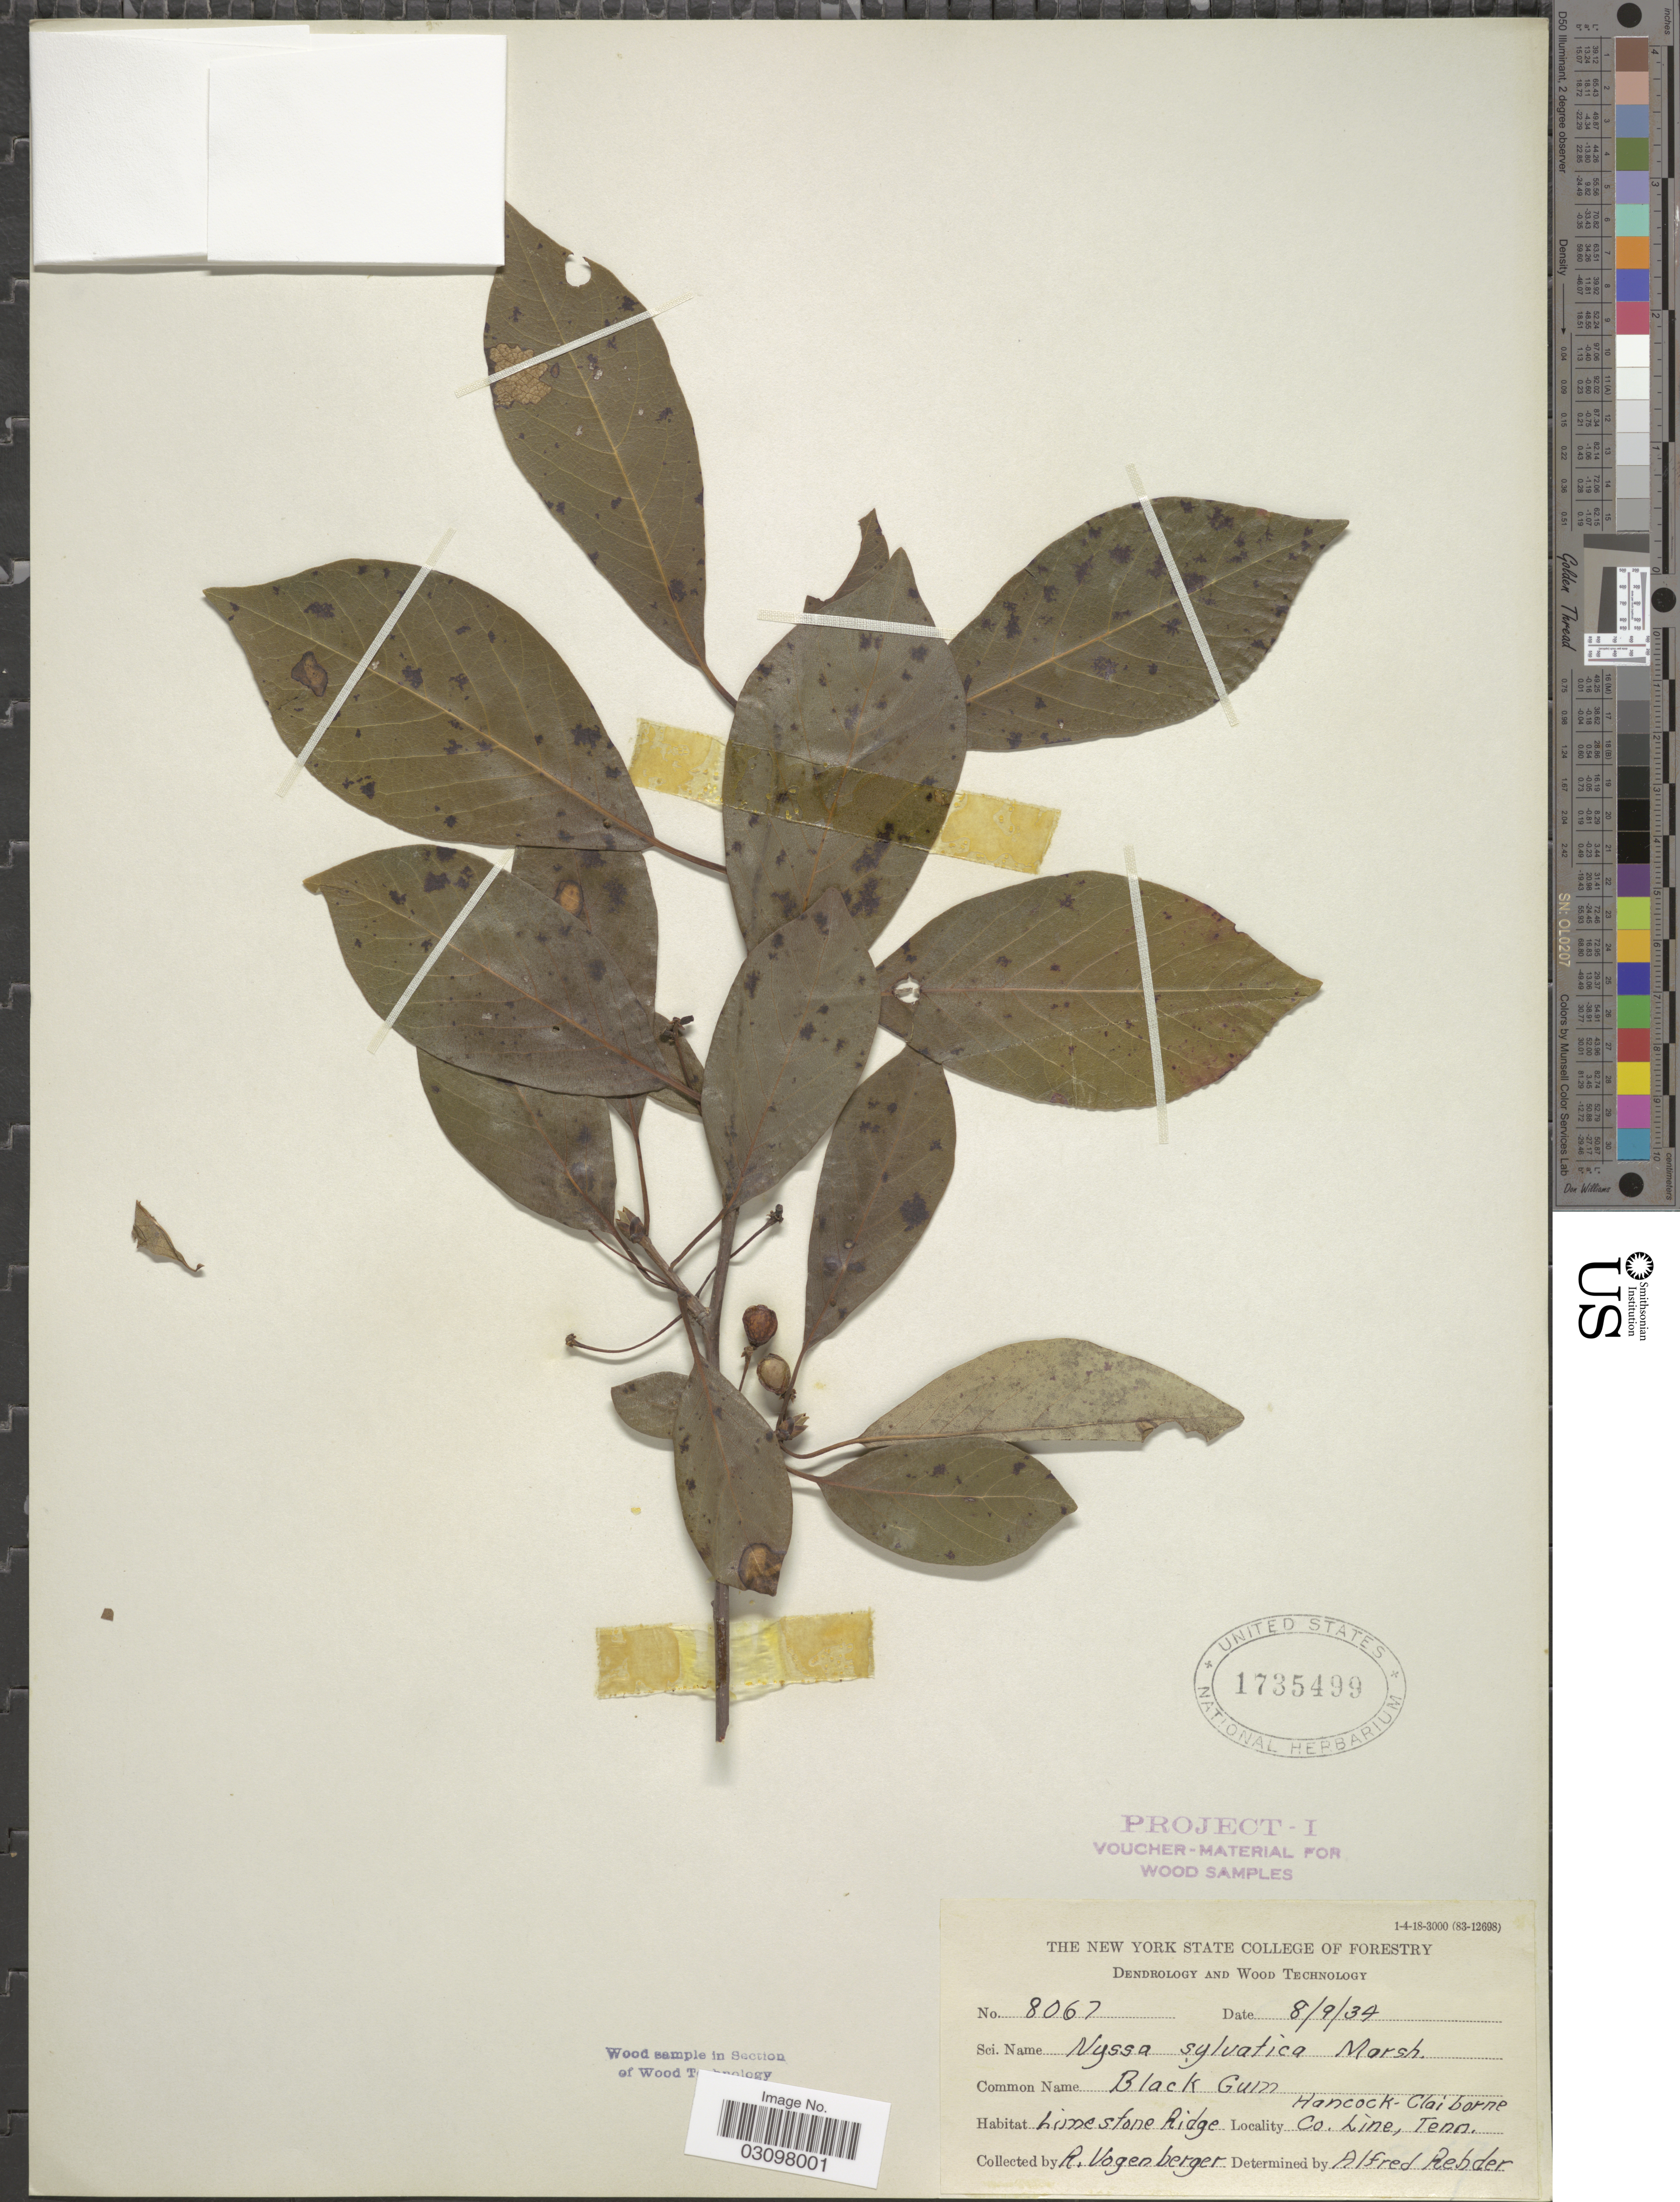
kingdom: Plantae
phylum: Tracheophyta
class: Magnoliopsida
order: Cornales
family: Nyssaceae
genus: Nyssa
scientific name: Nyssa sylvatica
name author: Marshall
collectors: R. Vogenberger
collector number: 8067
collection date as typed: Transcribed d/m/y: 9/8/34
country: United States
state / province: Tennessee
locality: Limestone Ridge. Hancock-Claiborne. Co. Line, Tenn.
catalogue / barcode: US 1735499